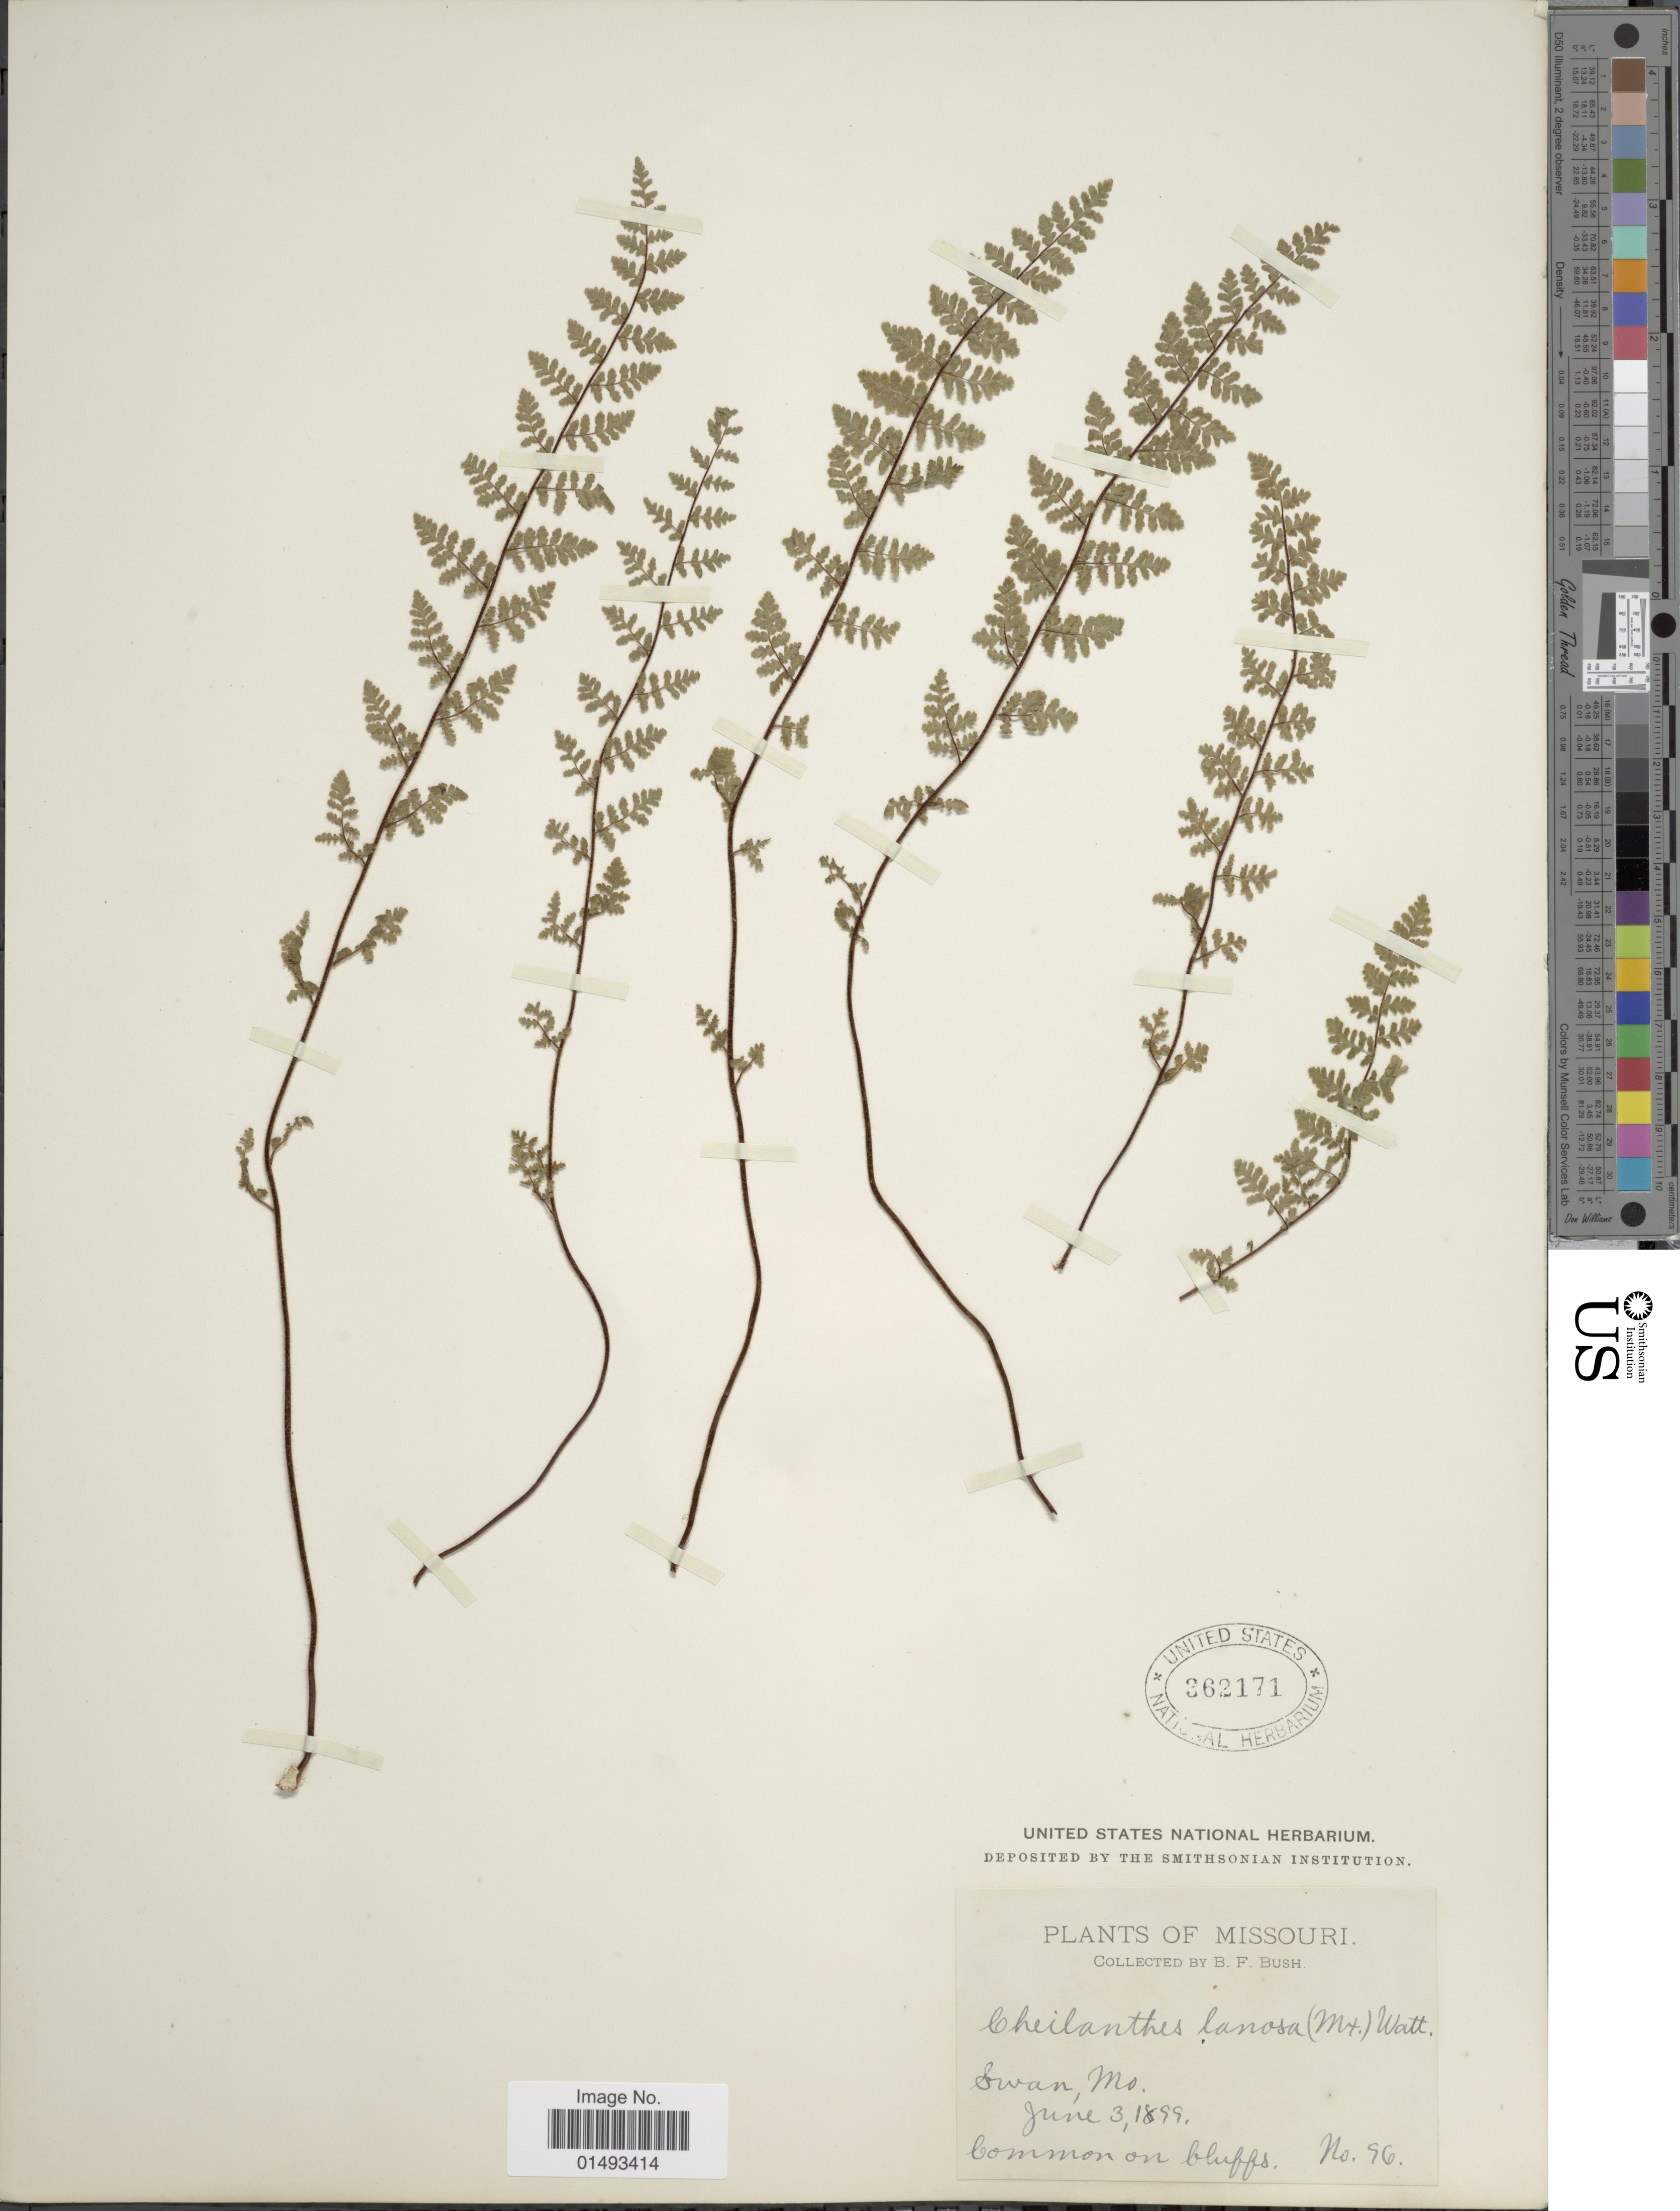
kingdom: Plantae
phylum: Tracheophyta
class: Polypodiopsida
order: Polypodiales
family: Pteridaceae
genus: Myriopteris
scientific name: Myriopteris lanosa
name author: (Michx.) Grusz & Windham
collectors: B. F. Bush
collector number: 96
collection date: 1899-06-03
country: United States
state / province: Missouri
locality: Plants of Missouri, Swan Mo., Common on bluffs.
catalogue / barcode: US 362171